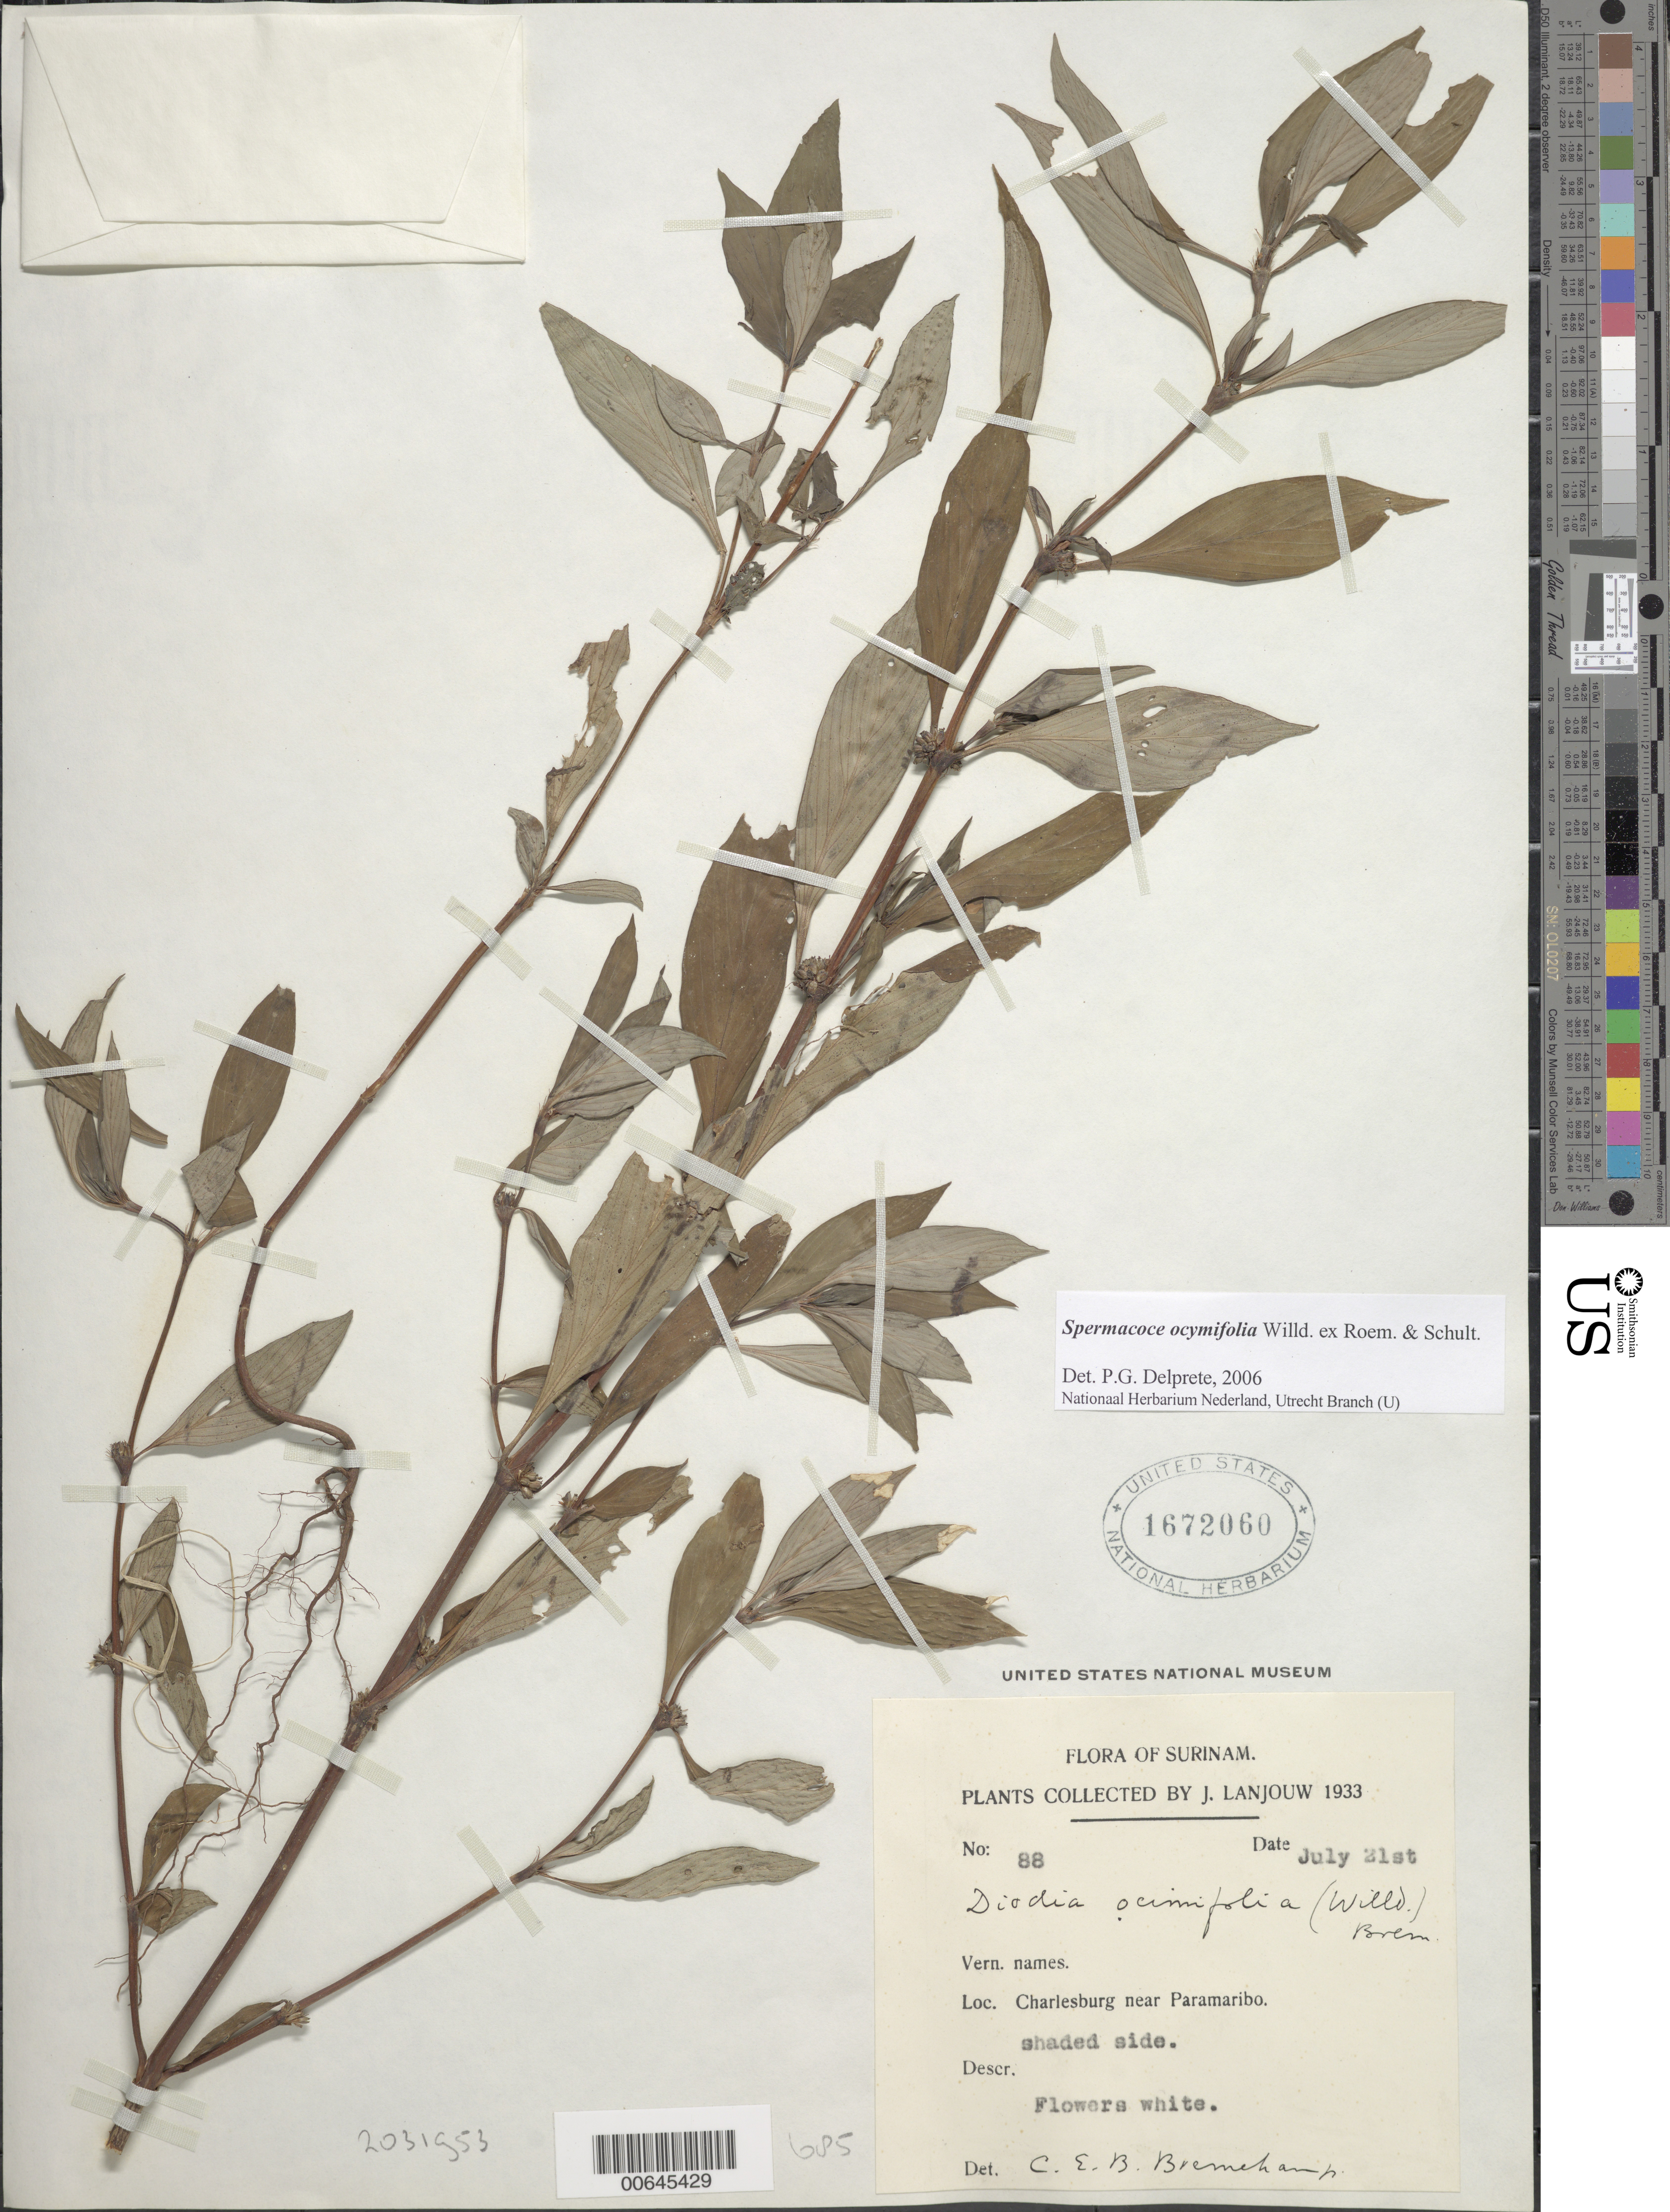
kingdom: Plantae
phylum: Tracheophyta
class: Magnoliopsida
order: Gentianales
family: Rubiaceae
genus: Spermacoce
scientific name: Spermacoce ocymifolia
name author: Willd. ex Roem. & Schult.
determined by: Delprete, P. G., Herb. de Guyane Cay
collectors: J. Lanjouw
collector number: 88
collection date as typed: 21-Jul-33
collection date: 1933-07-21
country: Suriname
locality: Charlesburg, near Paramaribo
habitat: Shaded side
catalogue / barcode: US 1672060